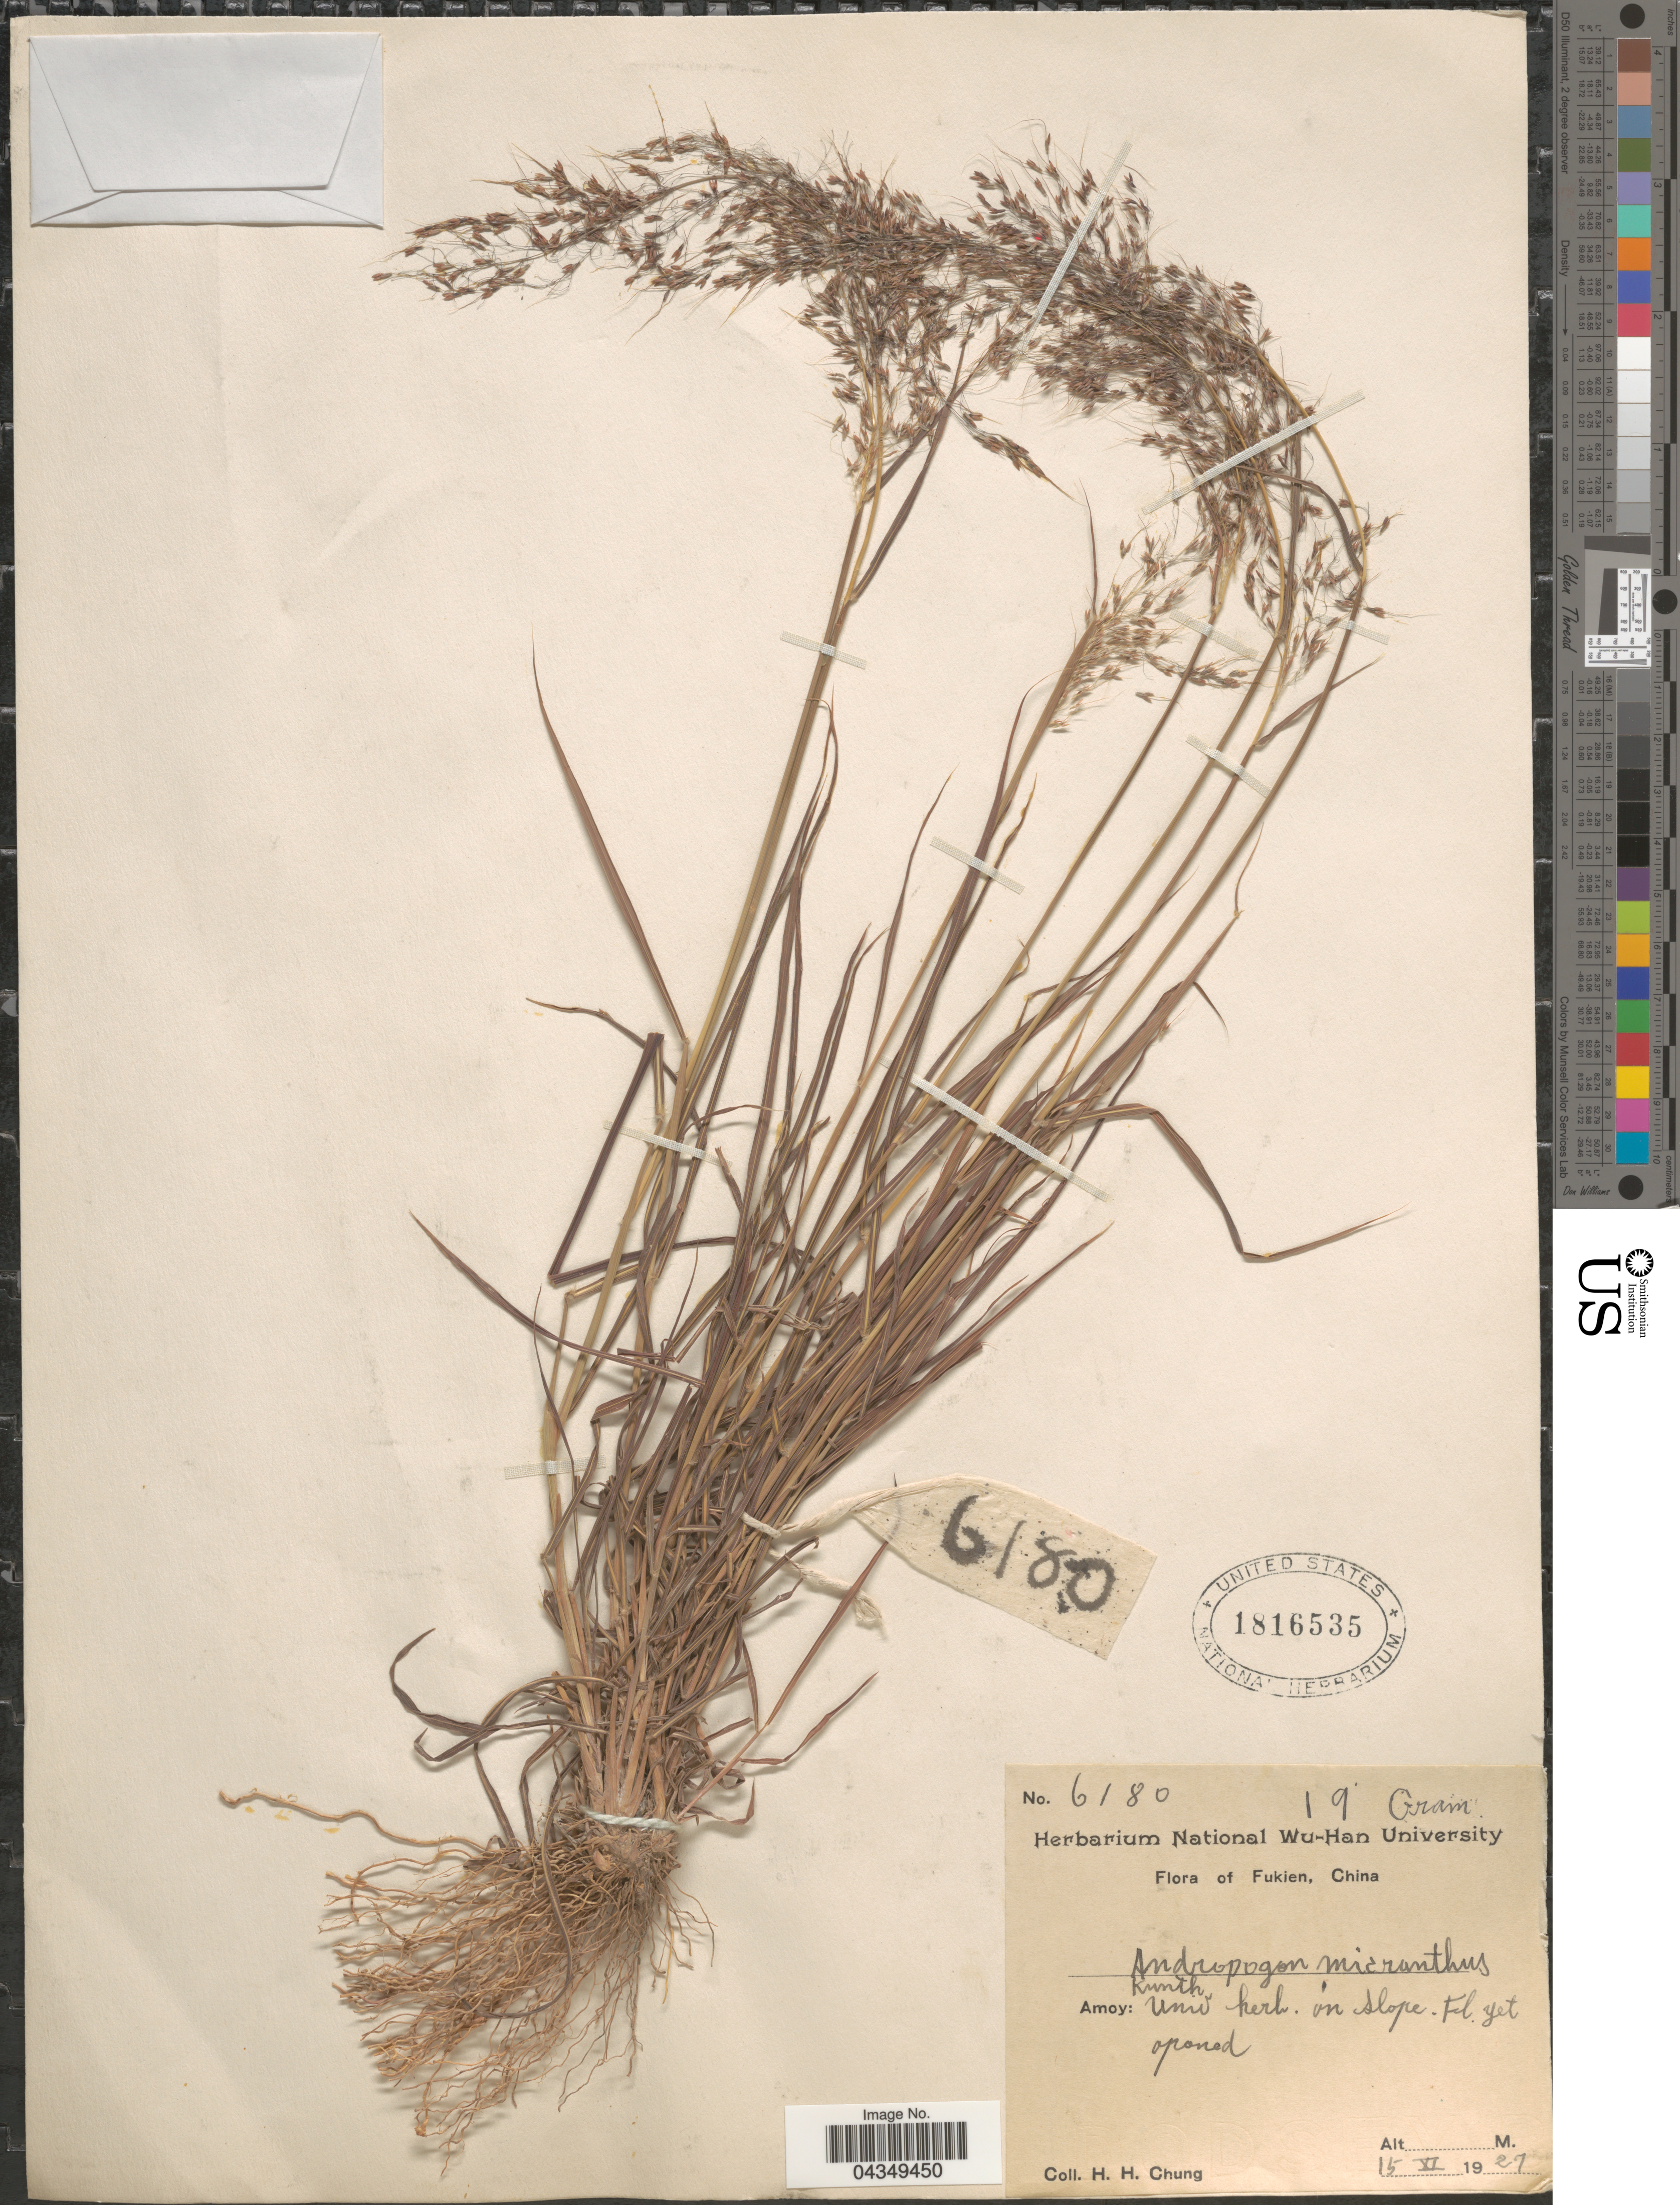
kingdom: Plantae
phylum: Tracheophyta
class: Liliopsida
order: Poales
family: Poaceae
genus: Capillipedium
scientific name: Capillipedium parviflorum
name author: (R. Br.) Stapf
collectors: H. Chung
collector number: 6180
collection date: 1927-11-15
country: China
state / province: Fujian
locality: Fukien. Amoy: Univ herb. on slope. Fl. yet opened.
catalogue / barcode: US 1816535